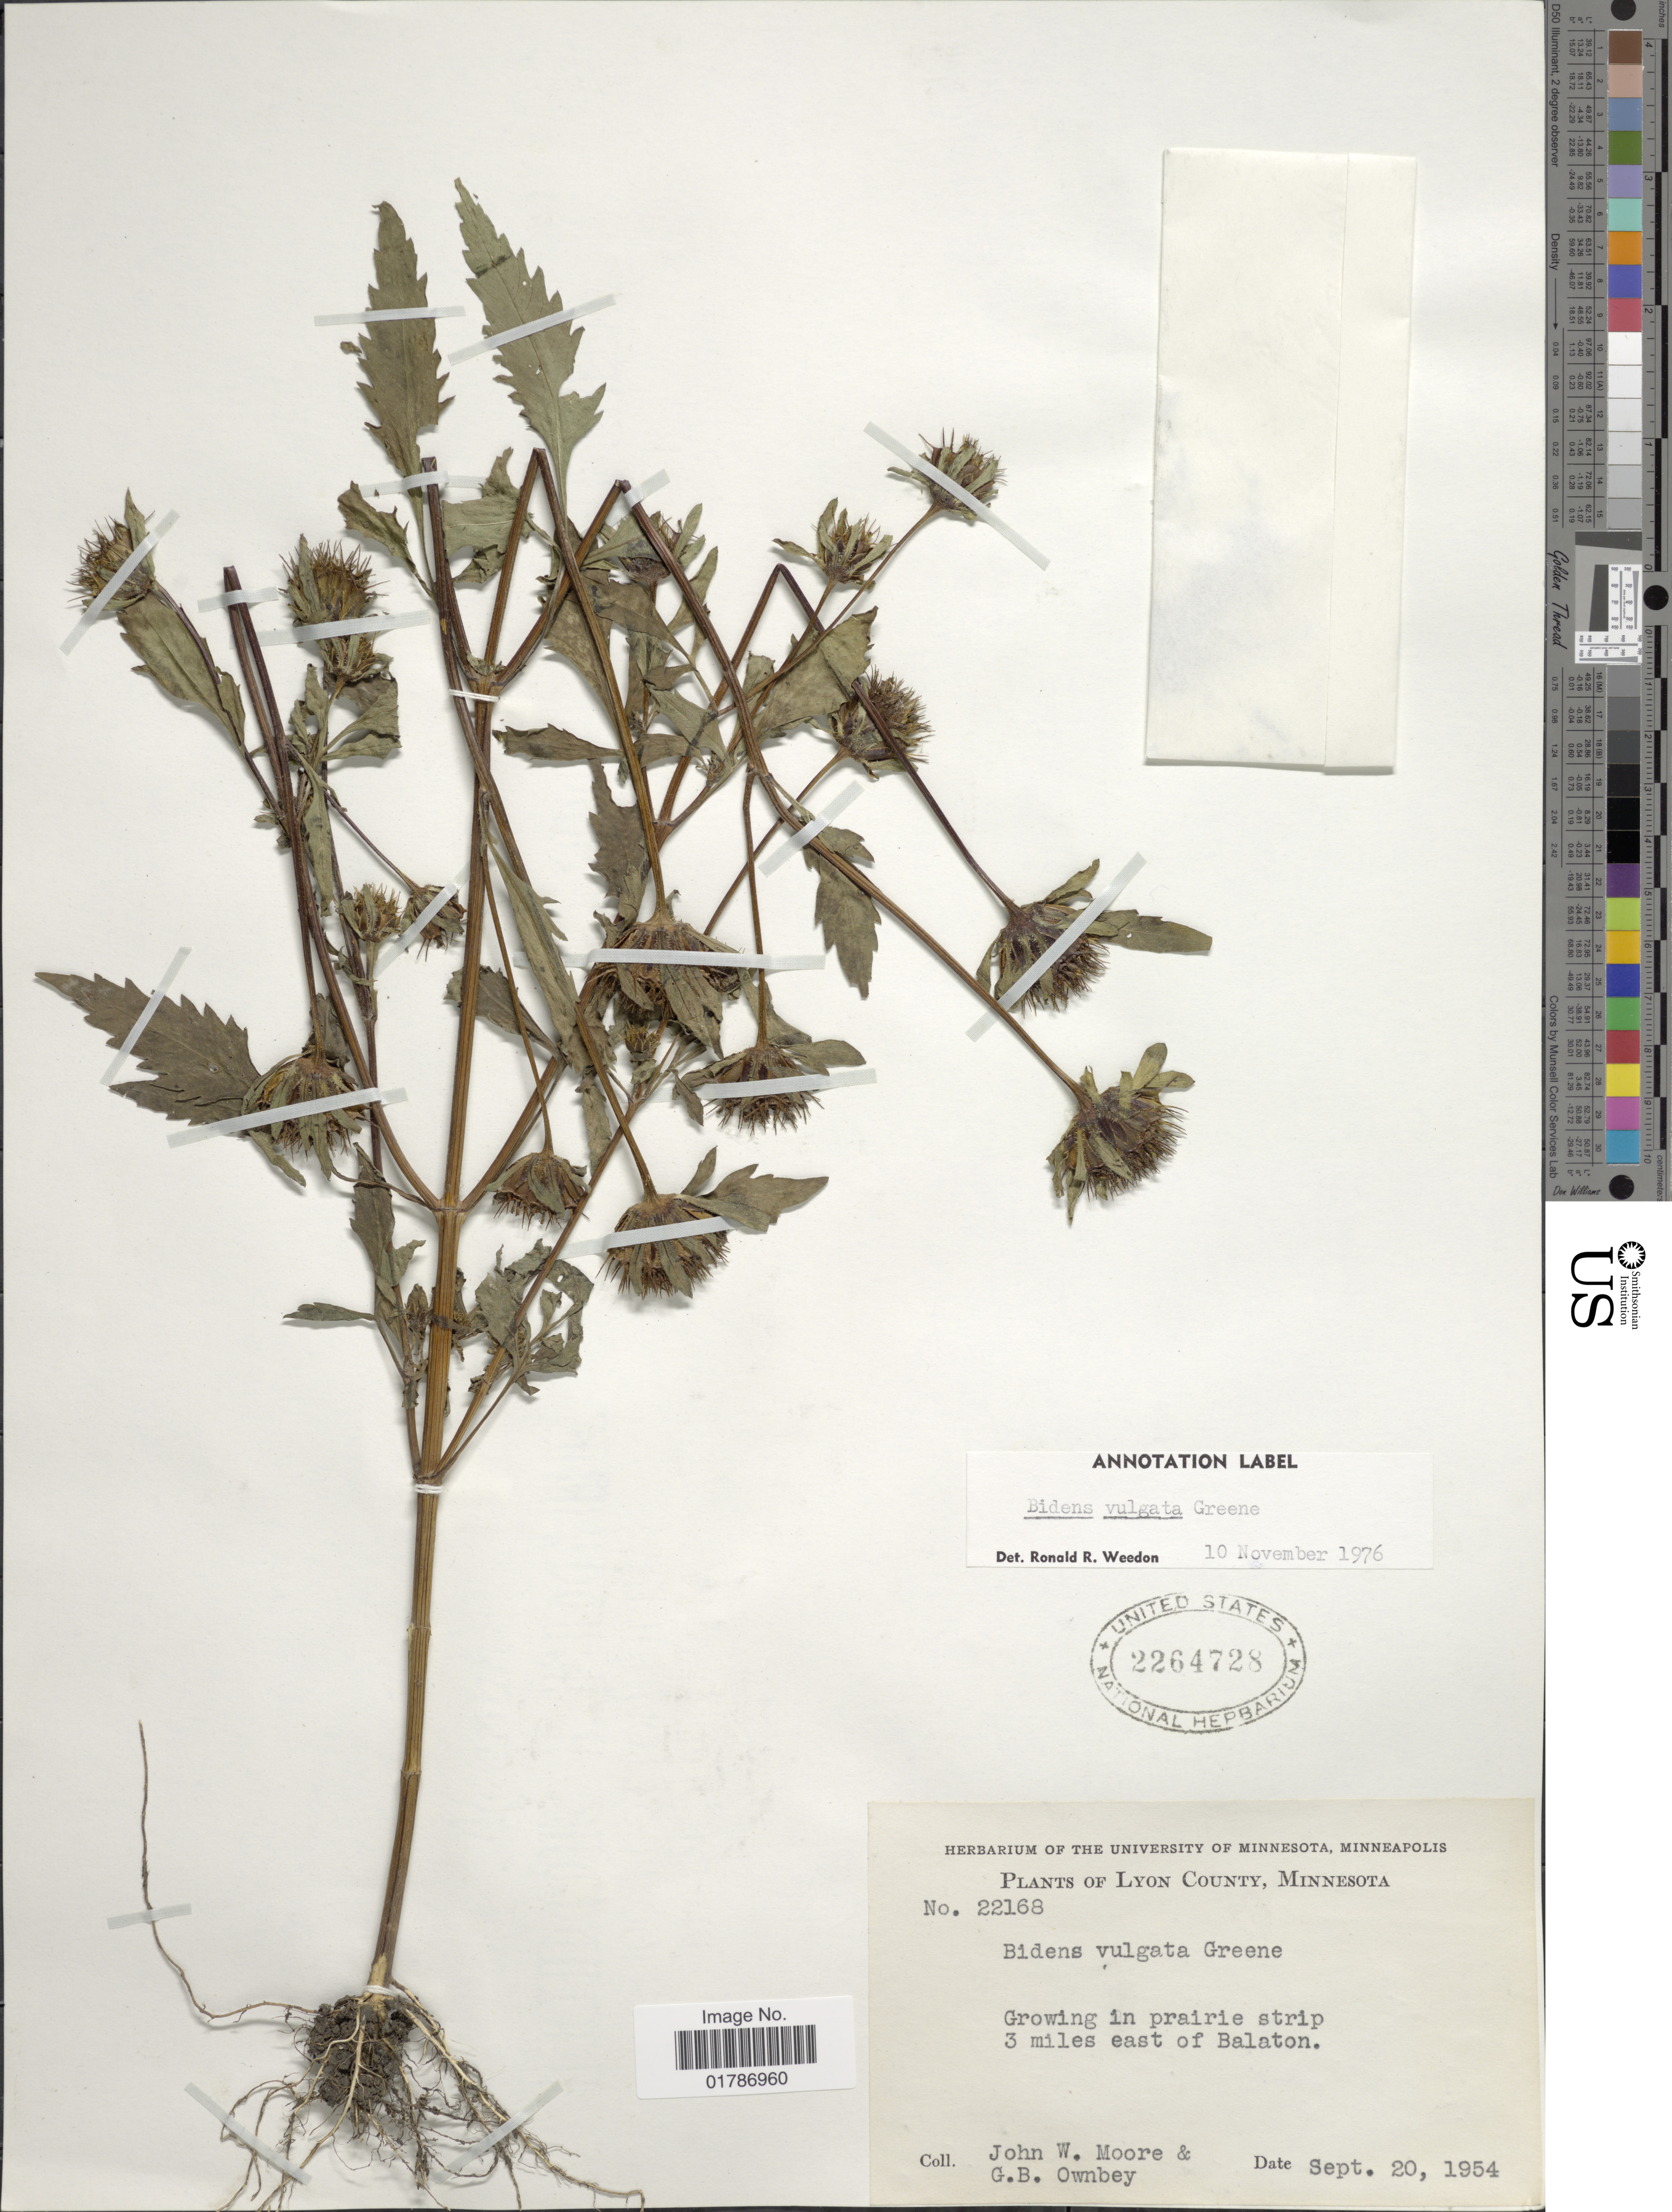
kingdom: Plantae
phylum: Tracheophyta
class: Magnoliopsida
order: Asterales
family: Asteraceae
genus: Bidens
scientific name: Bidens vulgata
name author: Greene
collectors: J. Moore & G. B. Ownbey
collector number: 22168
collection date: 1954-09-20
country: United States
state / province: Minnesota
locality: Lyon County, Growing in prairie strip, 3 miles east of Balaton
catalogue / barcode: US 2264728